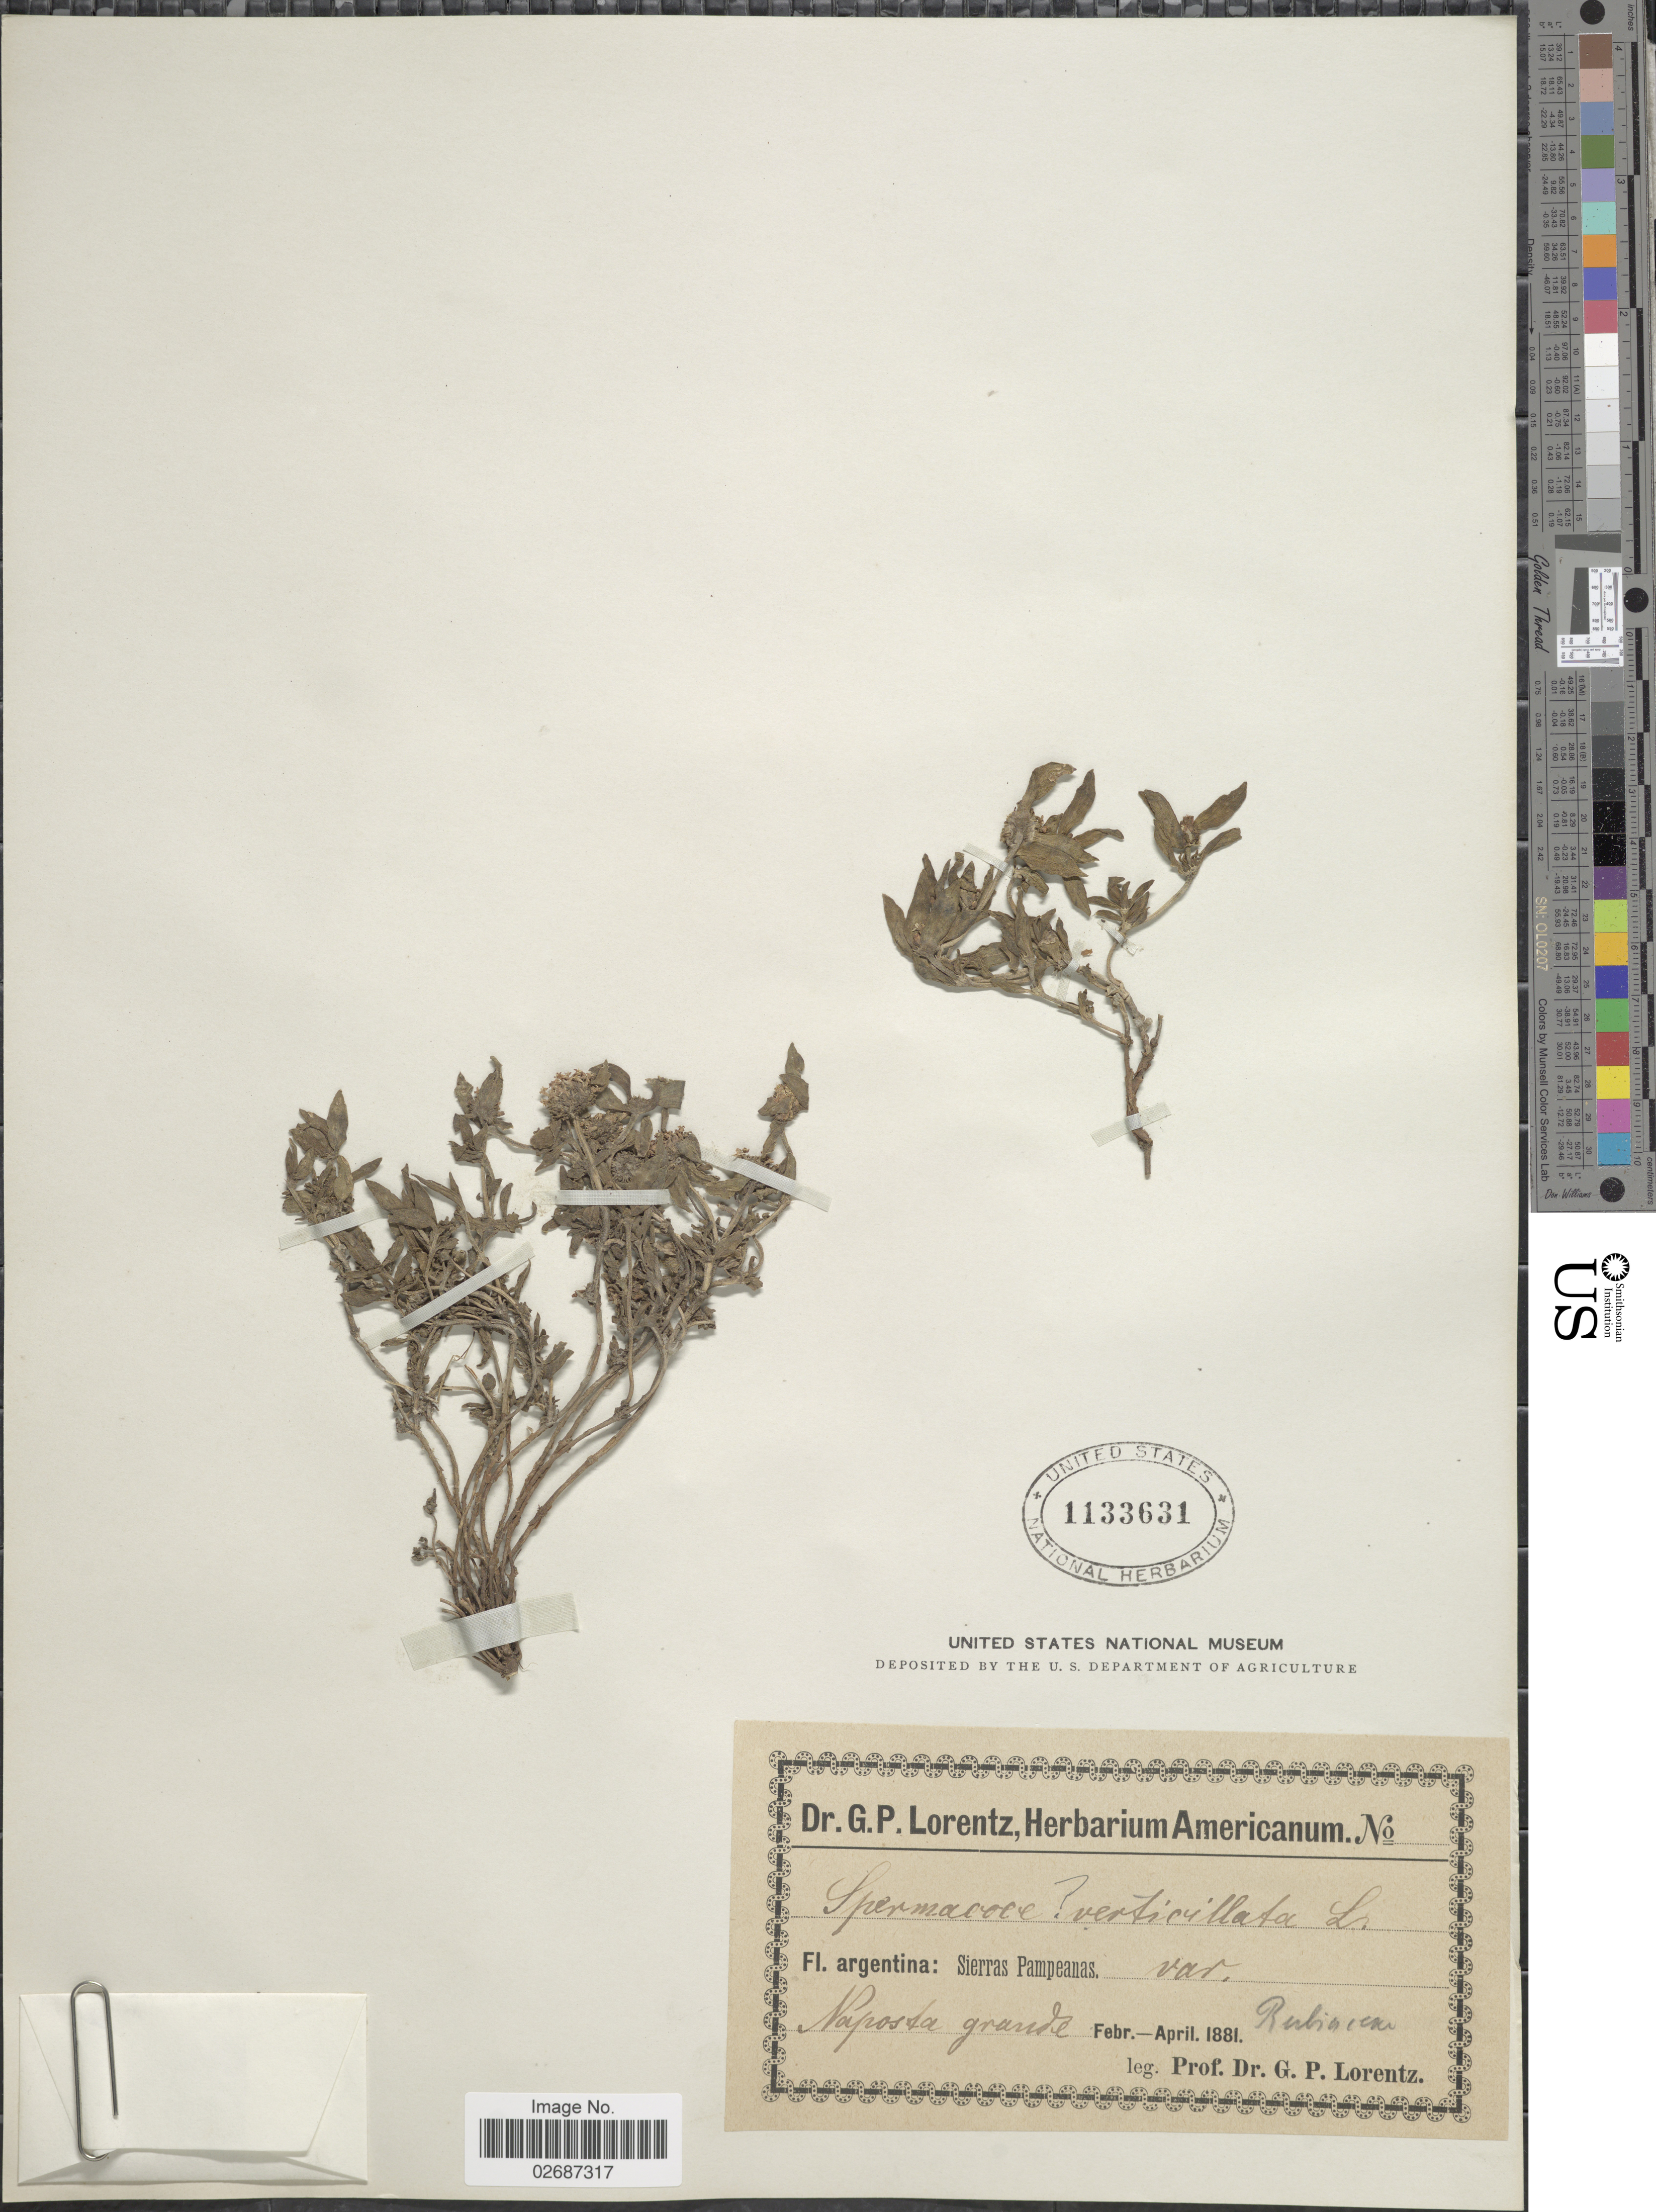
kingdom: Plantae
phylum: Tracheophyta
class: Magnoliopsida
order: Gentianales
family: Rubiaceae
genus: Borreria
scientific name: Borreria verticillata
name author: (L.) G. Mey.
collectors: P. G. Lorentz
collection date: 1881-02/1881-04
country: Argentina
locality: Sierras Pampeanas, var. Naposta grande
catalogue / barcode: US 1133631